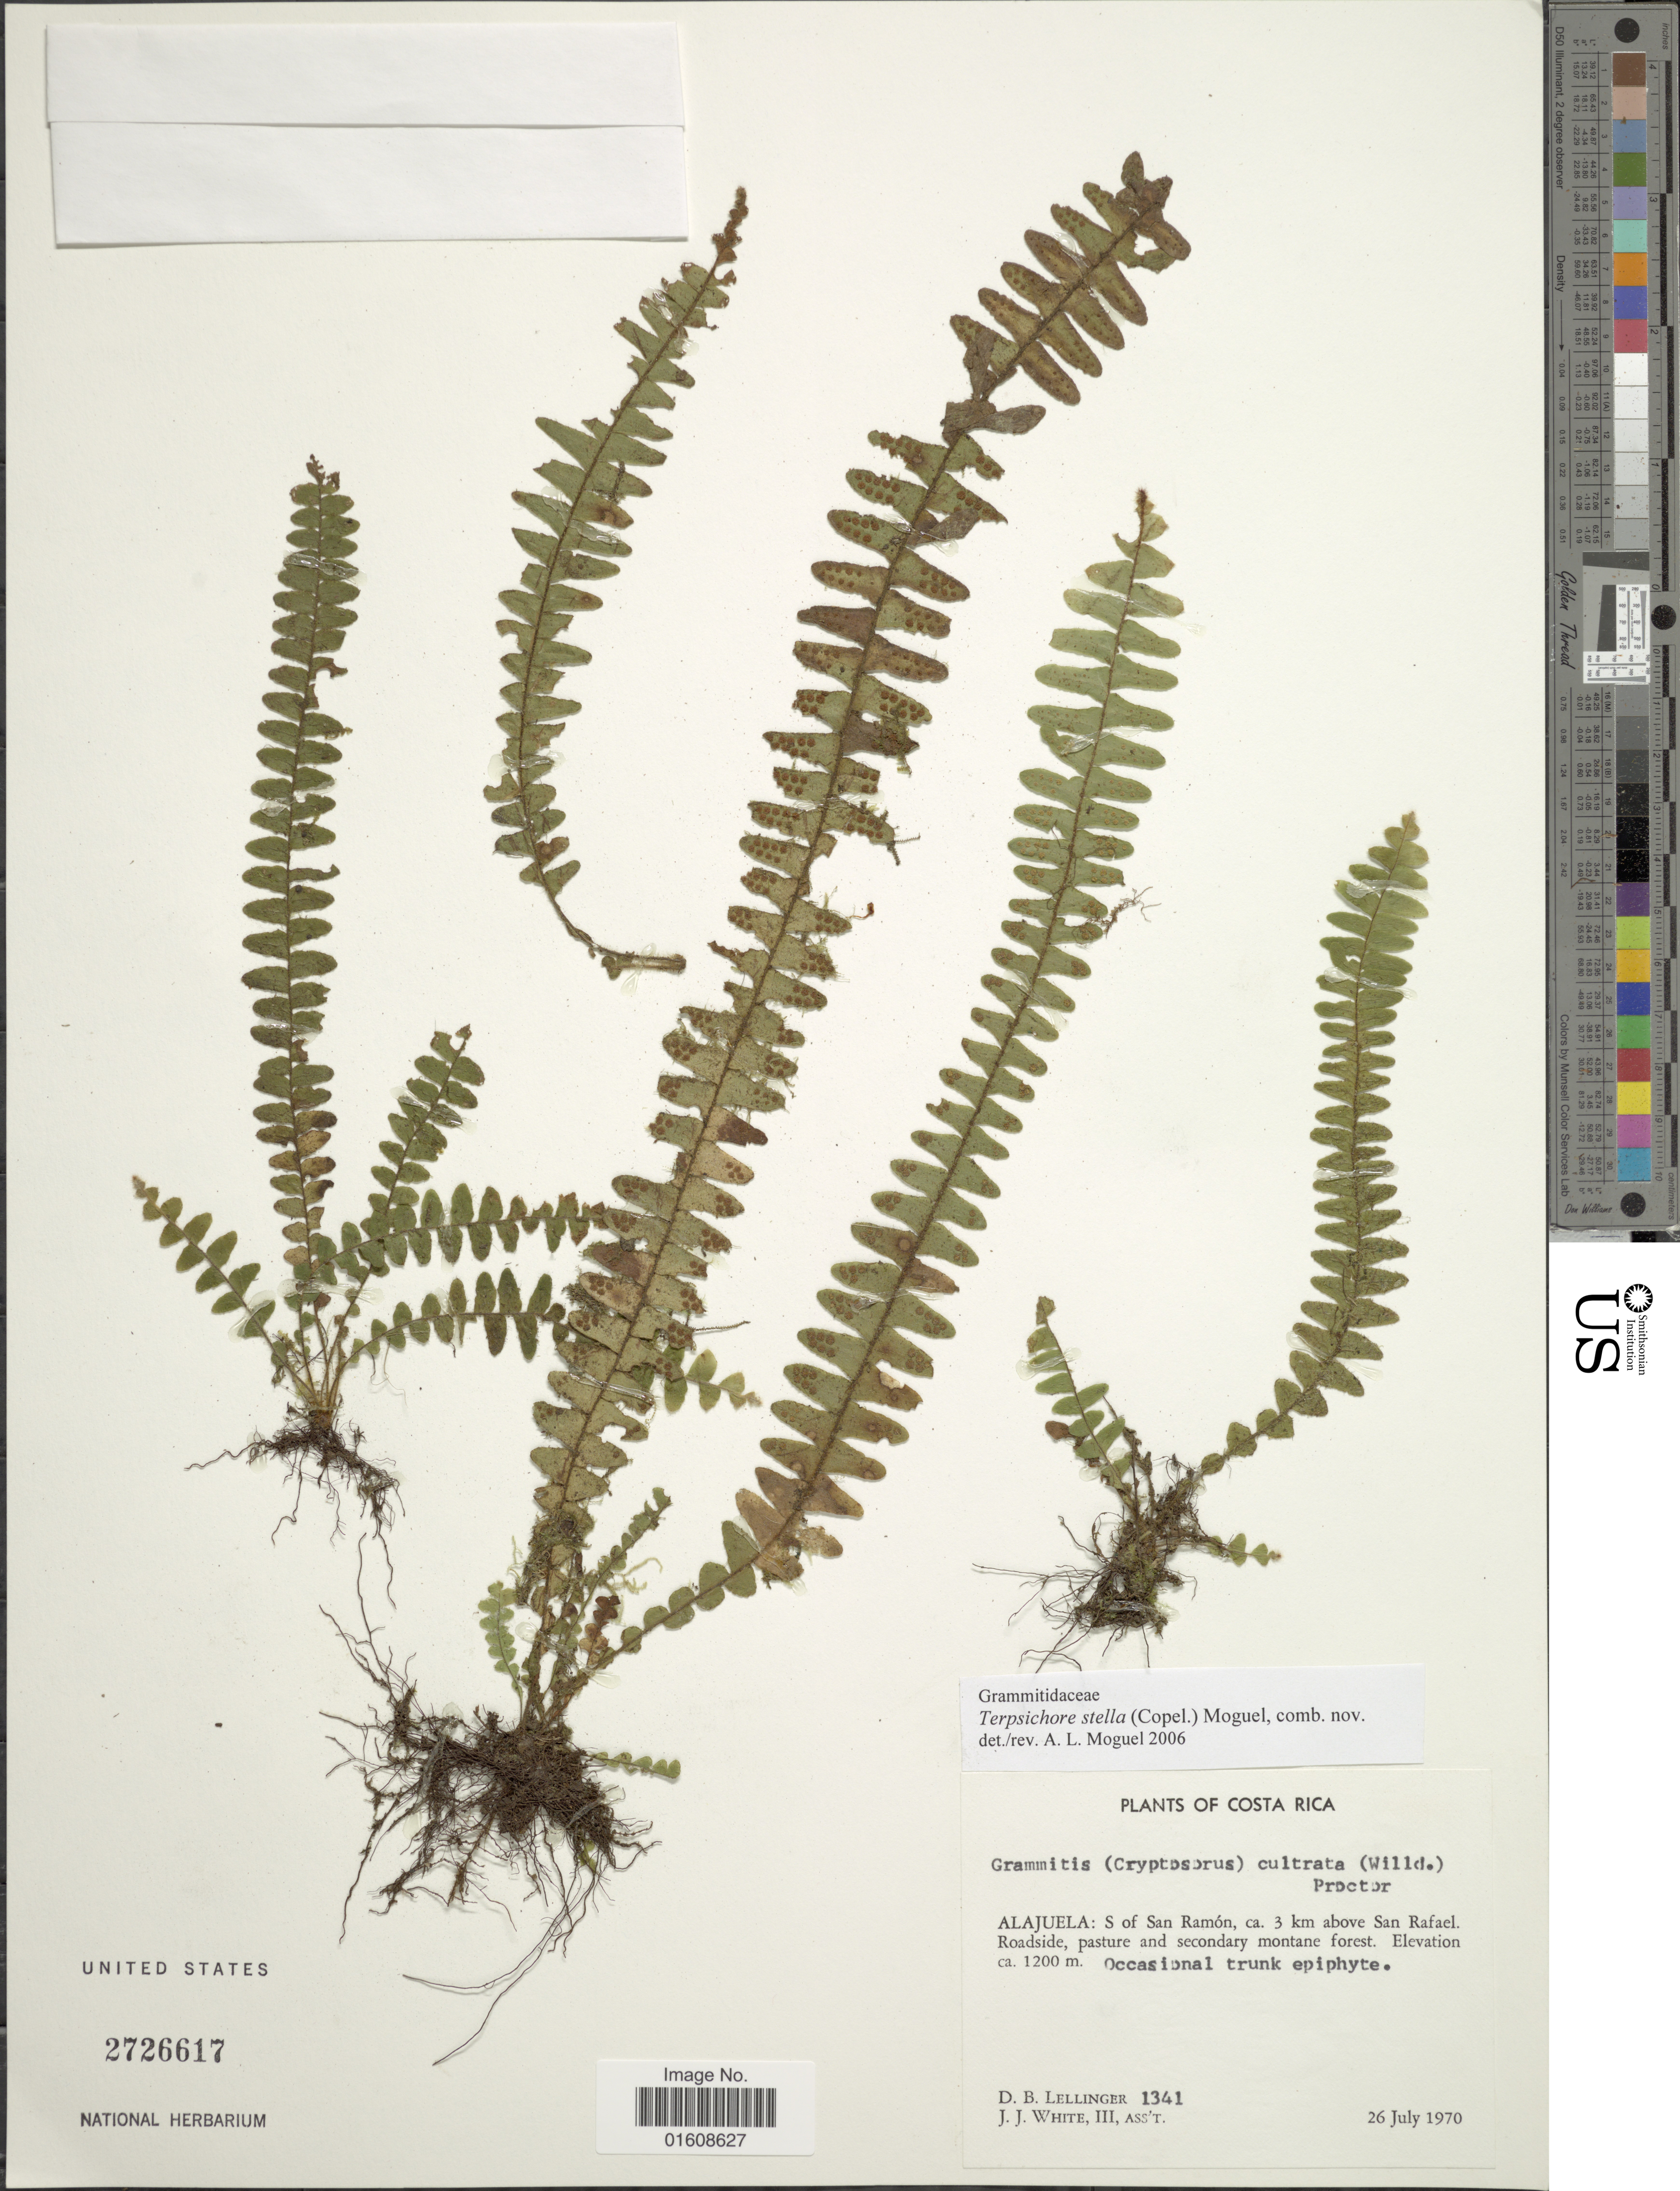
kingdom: Plantae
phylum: Tracheophyta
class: Polypodiopsida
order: Polypodiales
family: Polypodiaceae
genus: Alansmia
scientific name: Alansmia stella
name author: (Copel.) Moguel & M. Kessler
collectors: D. B. Lellinger & J. J. White III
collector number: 1341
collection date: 1970-07-26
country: Costa Rica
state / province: Alajuela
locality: S of San Ramón, ca. 3 km above San Rafael. Roadside, pasture and secondary montane forest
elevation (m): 1200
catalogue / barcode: US 2726617